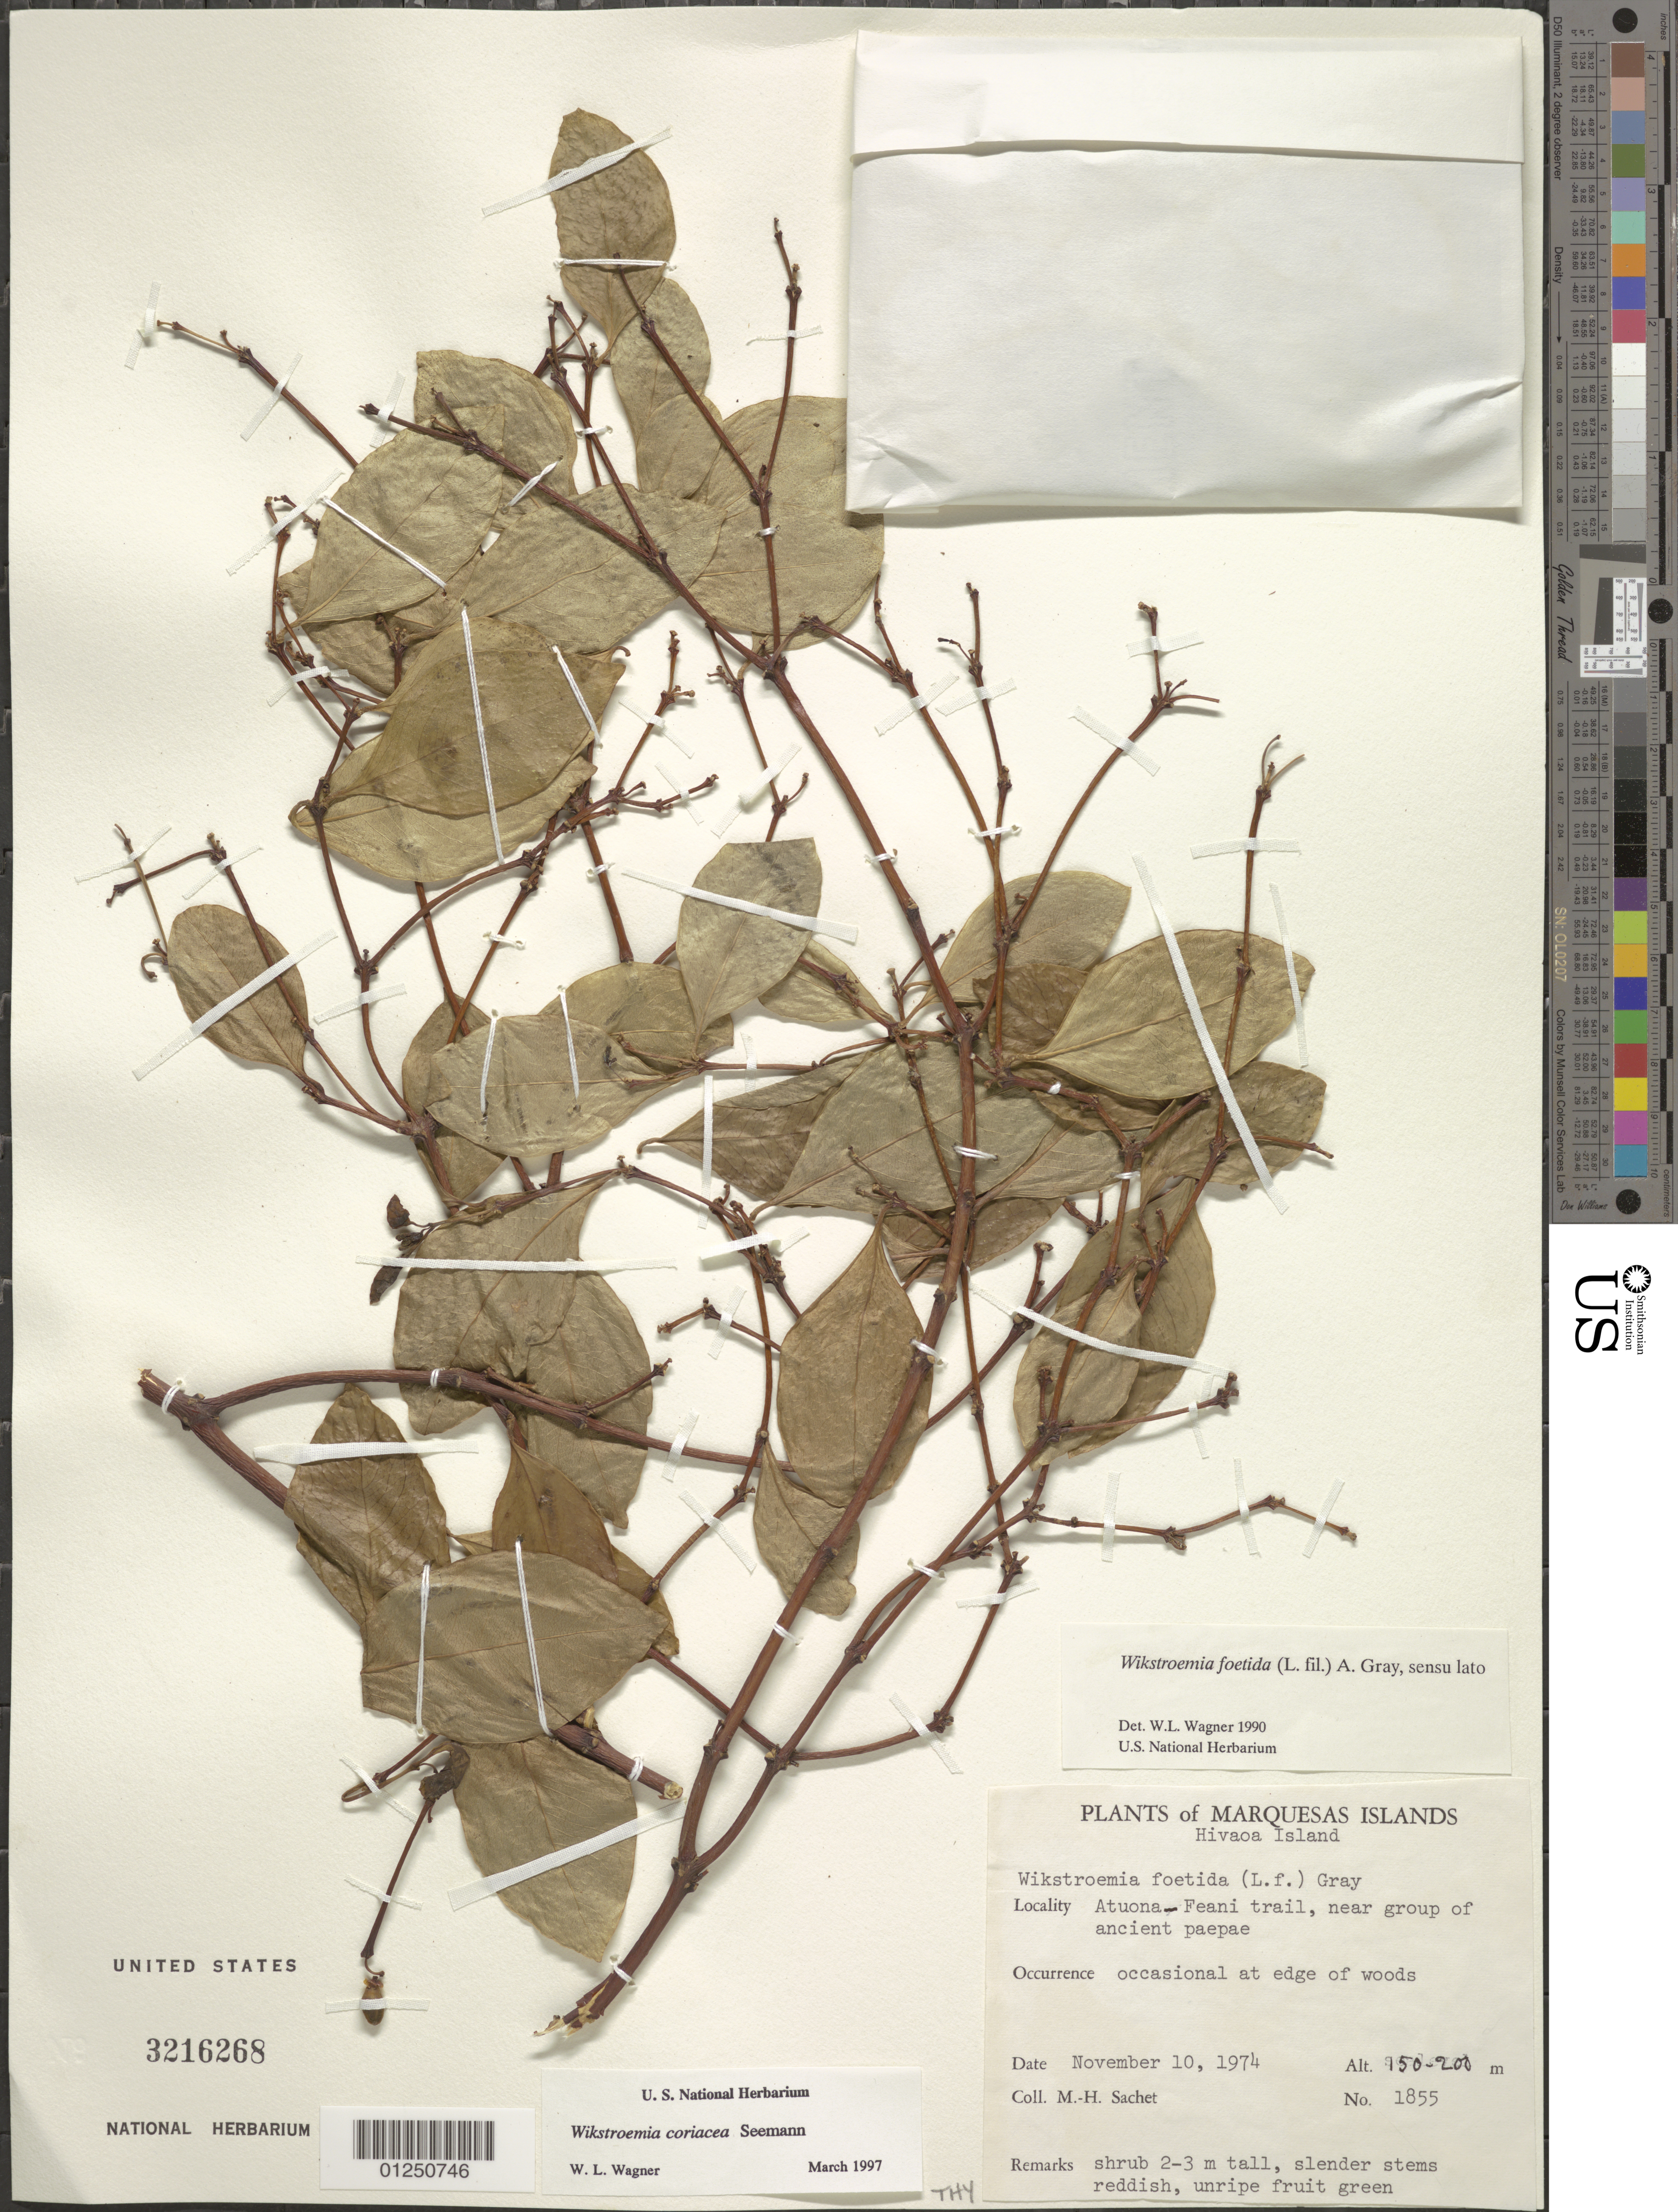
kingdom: Plantae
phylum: Tracheophyta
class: Magnoliopsida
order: Malvales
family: Thymelaeaceae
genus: Wikstroemia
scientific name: Wikstroemia coriacea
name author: Seem.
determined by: Wagner, W. L., (BOT), Smithsonian Institution - National Museum of Natural History (UNITED STATES)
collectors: M.-H. Sachet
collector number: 1855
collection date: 1974-11-10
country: French Polynesia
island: Hiva Oa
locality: Atuona-Feani Trail, near group of ancient paepae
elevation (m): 150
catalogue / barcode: US 3216268